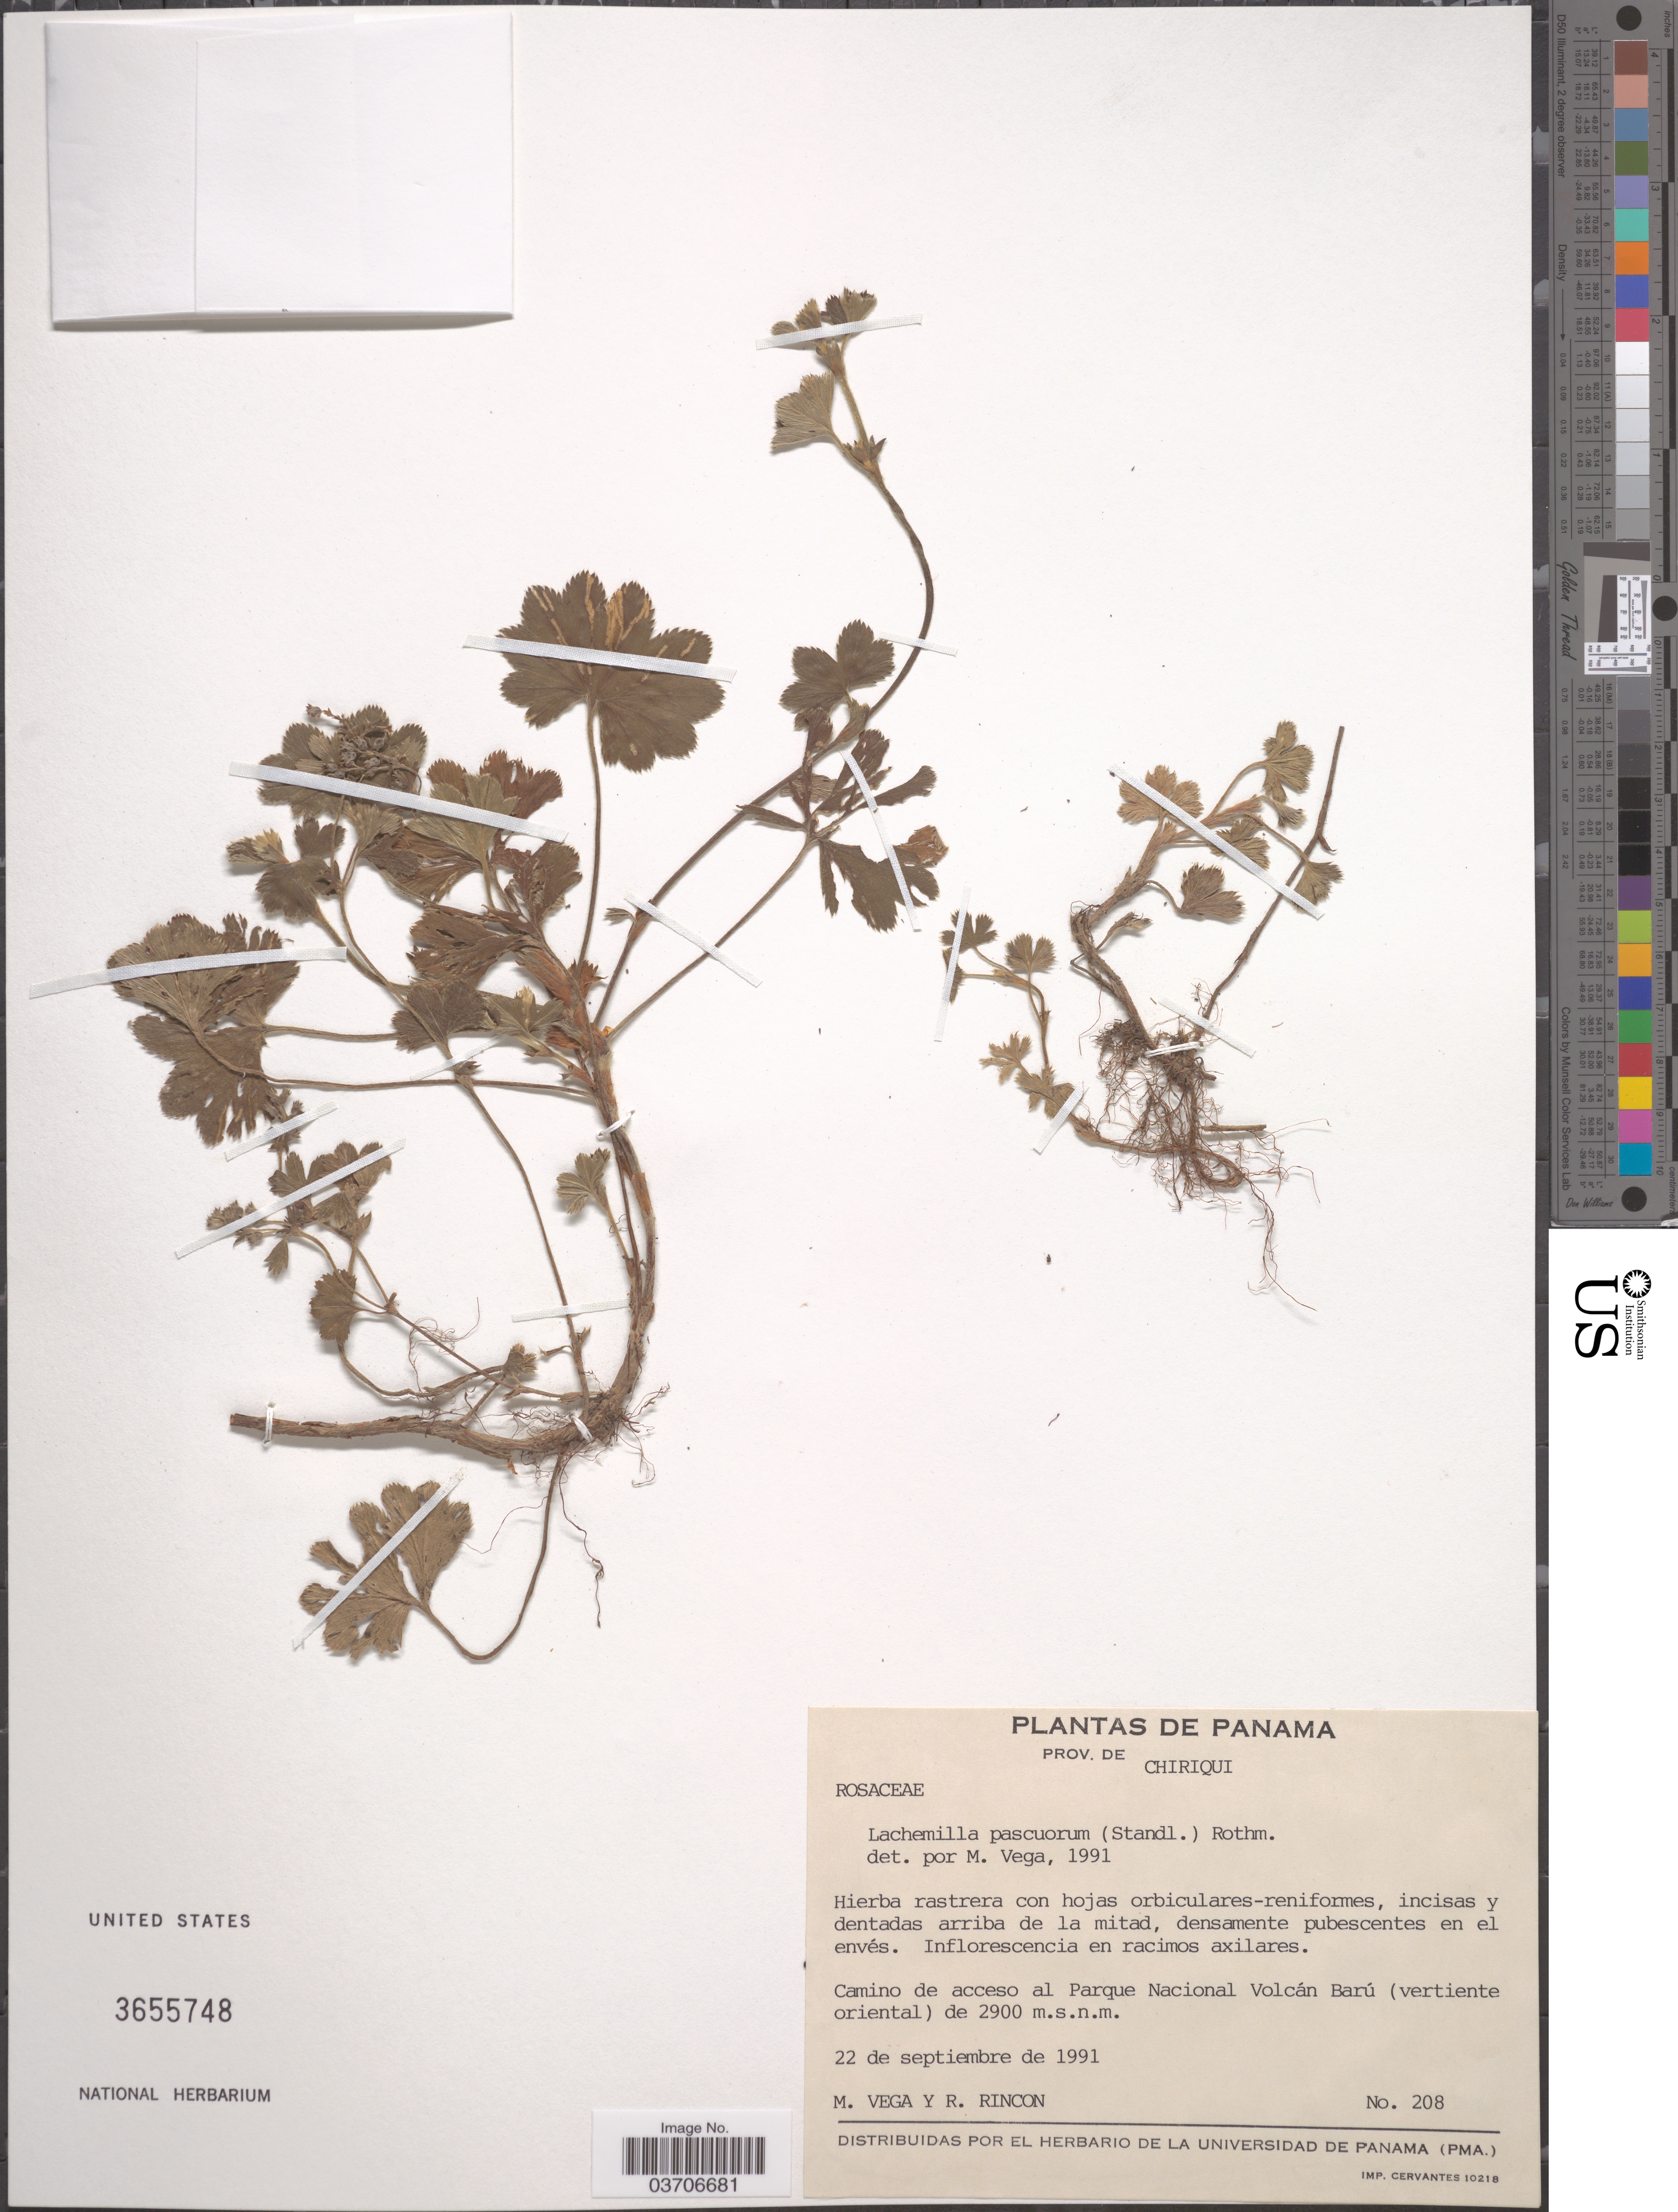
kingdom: Plantae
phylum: Tracheophyta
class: Magnoliopsida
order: Rosales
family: Rosaceae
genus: Lachemilla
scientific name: Lachemilla pascuorum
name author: (Standl.) Rothm.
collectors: M. Vega & R. Rincon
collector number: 208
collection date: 1991-09-22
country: Panama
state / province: Chiriqui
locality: Camino de acceso al Parque Nacional Volcán Barú (vertiente oriental).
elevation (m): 2900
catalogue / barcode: US 3655748